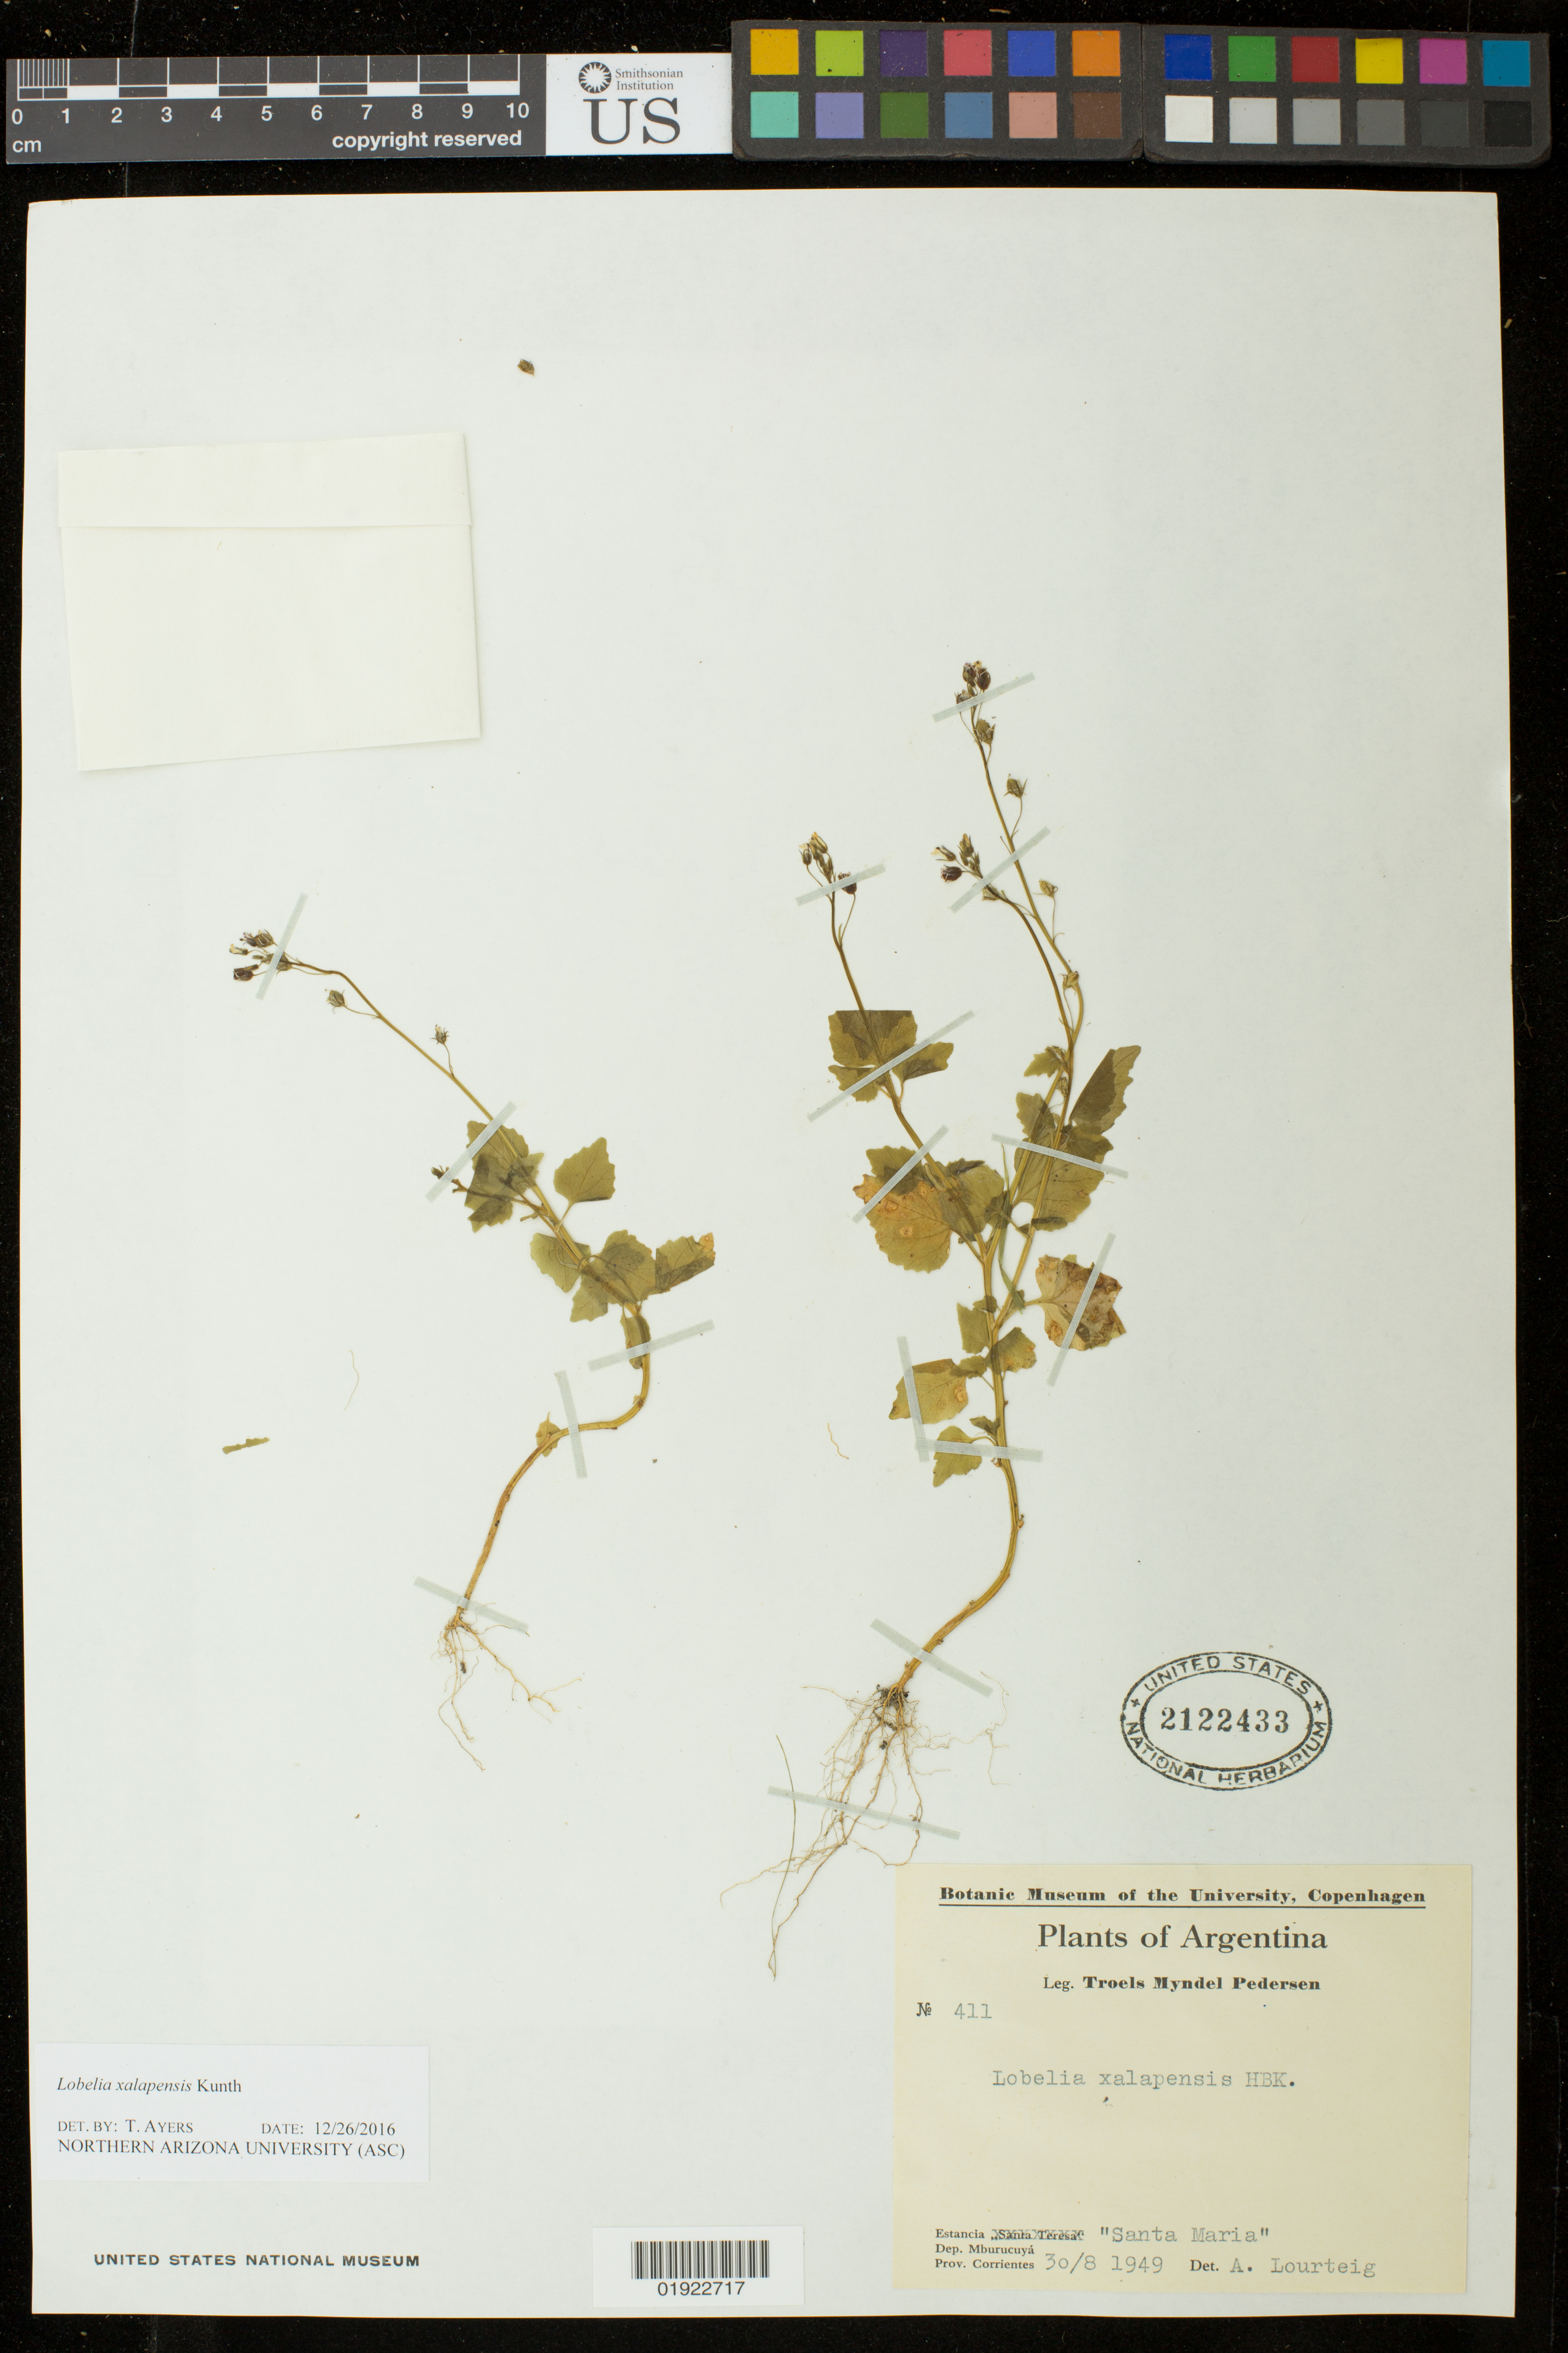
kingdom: Plantae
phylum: Tracheophyta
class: Magnoliopsida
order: Asterales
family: Campanulaceae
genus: Lobelia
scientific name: Lobelia xalapensis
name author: Kunth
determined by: Ayers, Tina J.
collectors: T. M. Pedersen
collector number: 411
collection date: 1949-08-30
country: Argentina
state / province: Corrientes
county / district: Mburacuya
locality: Estancia "Santa Maria".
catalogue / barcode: US 2122433